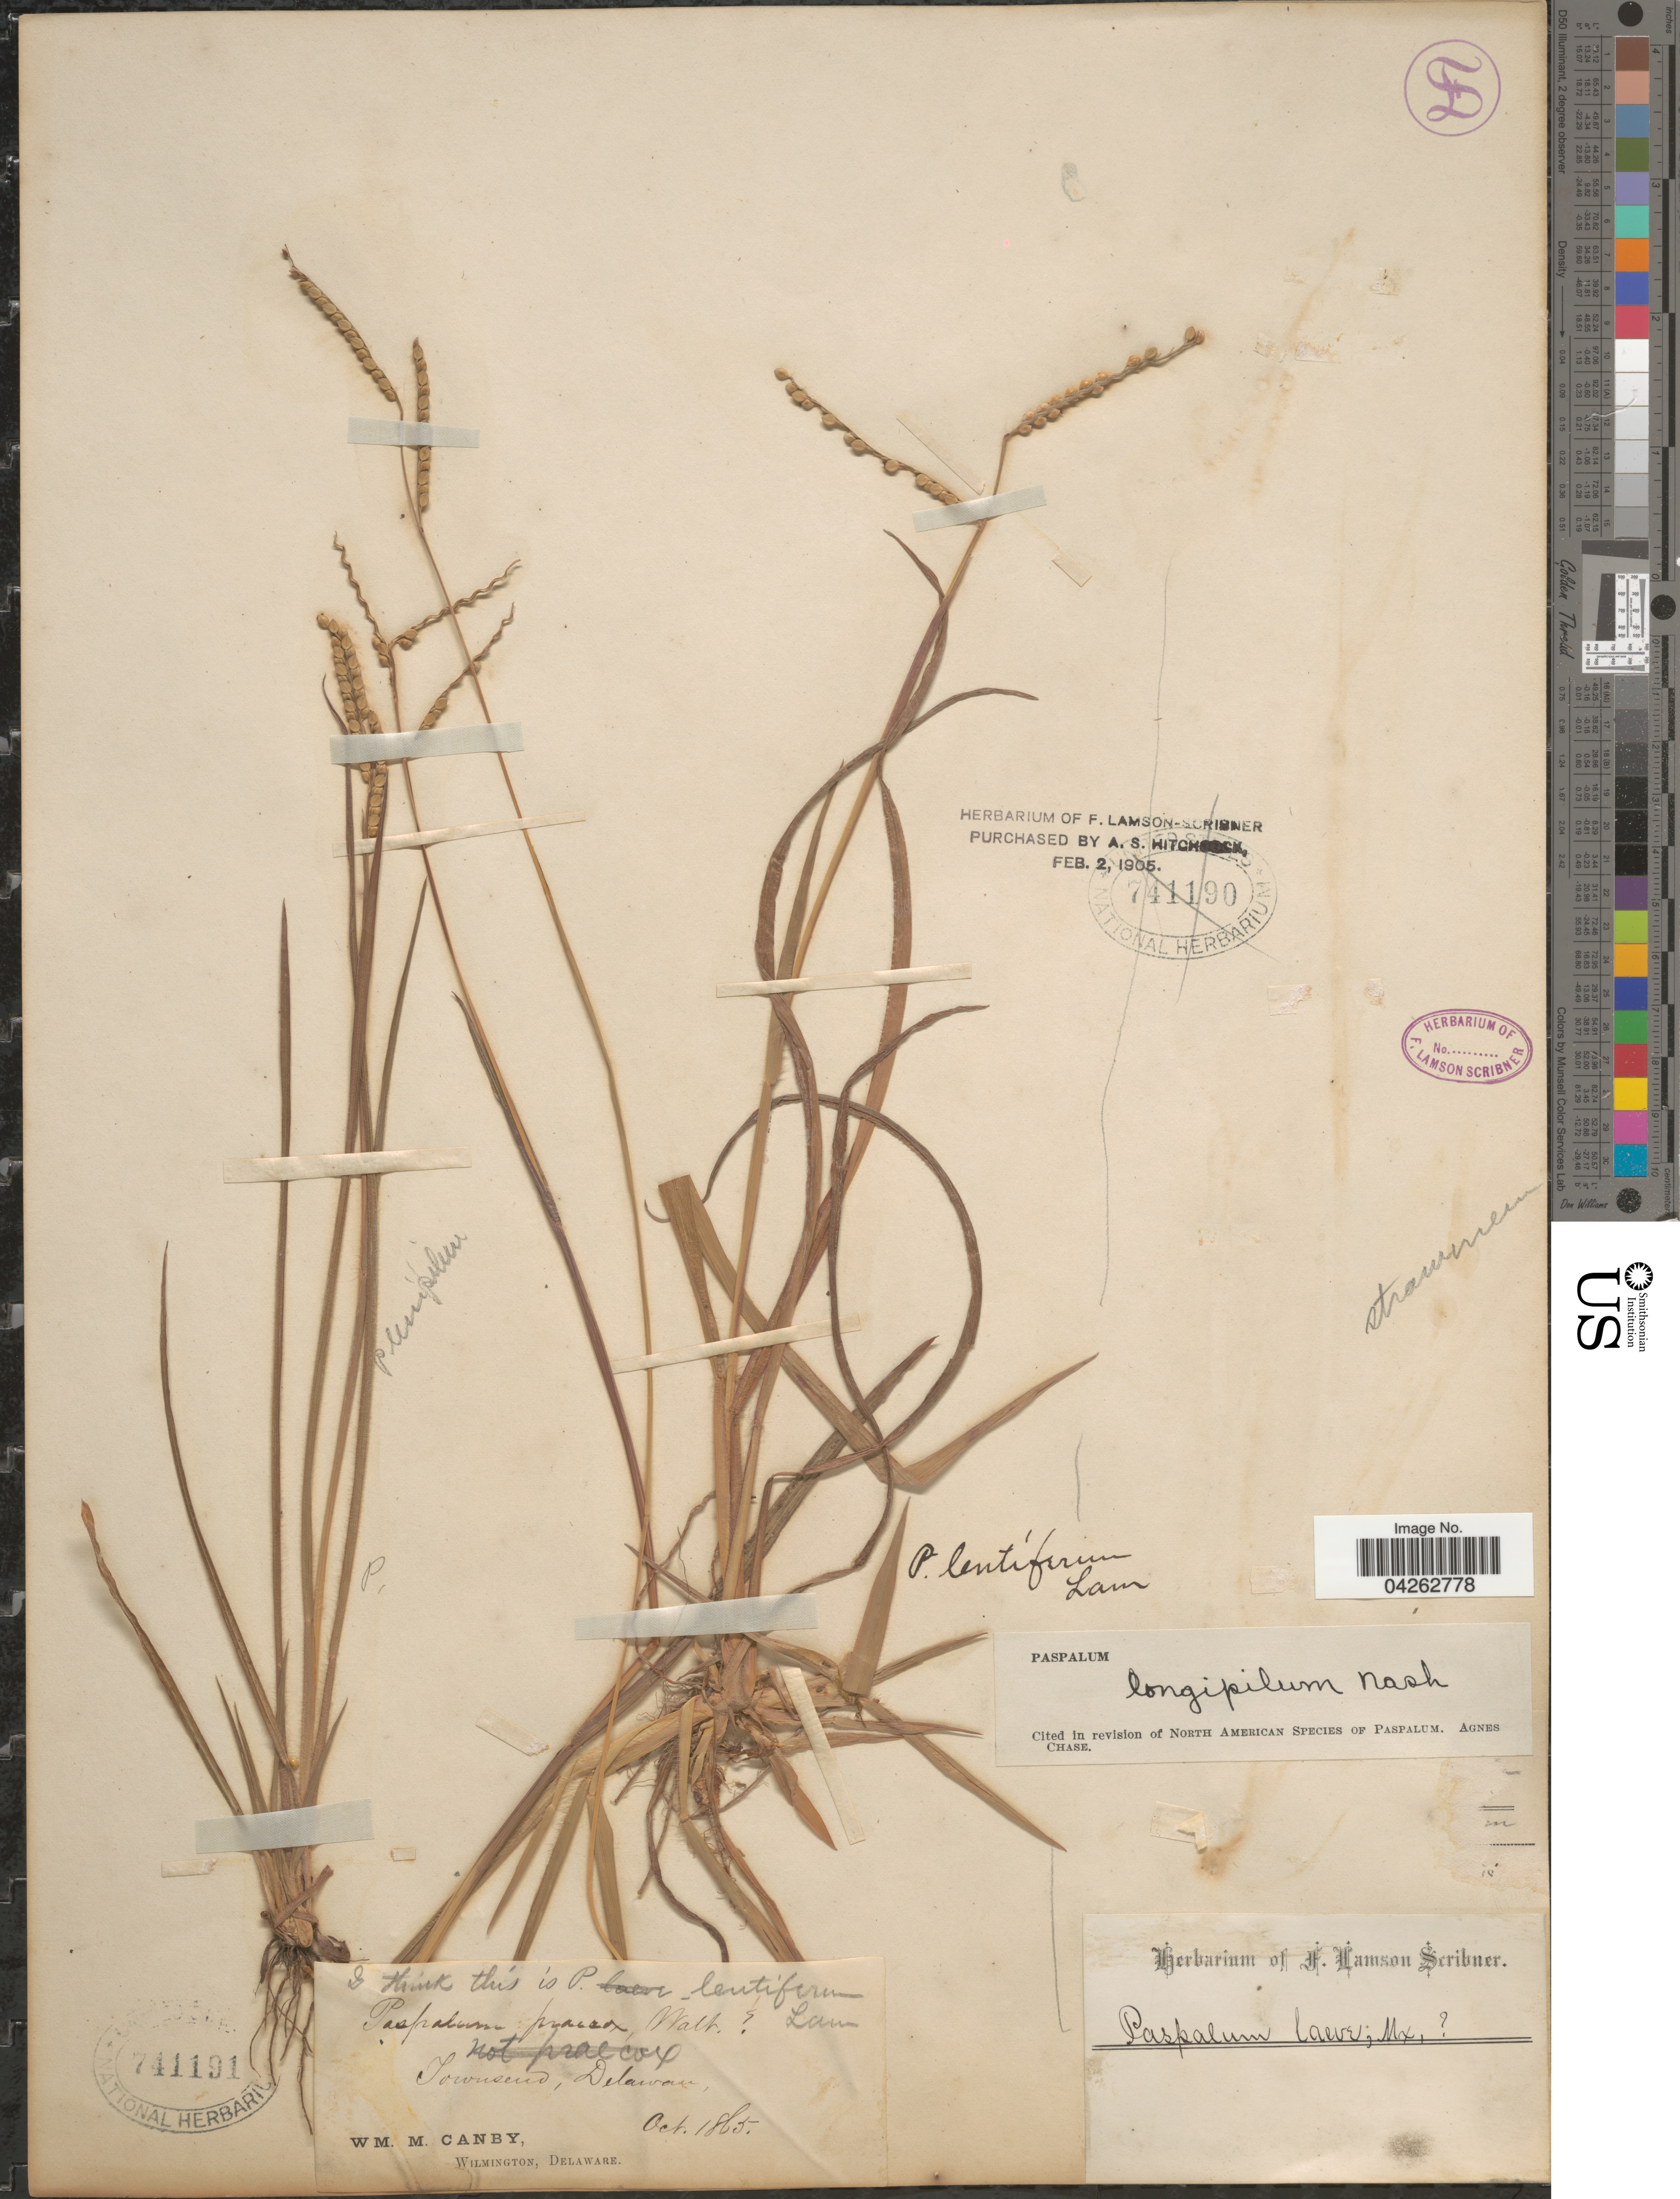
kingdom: Plantae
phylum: Tracheophyta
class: Liliopsida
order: Poales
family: Poaceae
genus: Paspalum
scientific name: Paspalum longipilum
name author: Nash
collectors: W. M. Canby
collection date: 1865-10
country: United States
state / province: Delaware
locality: Townsend.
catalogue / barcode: US 741191